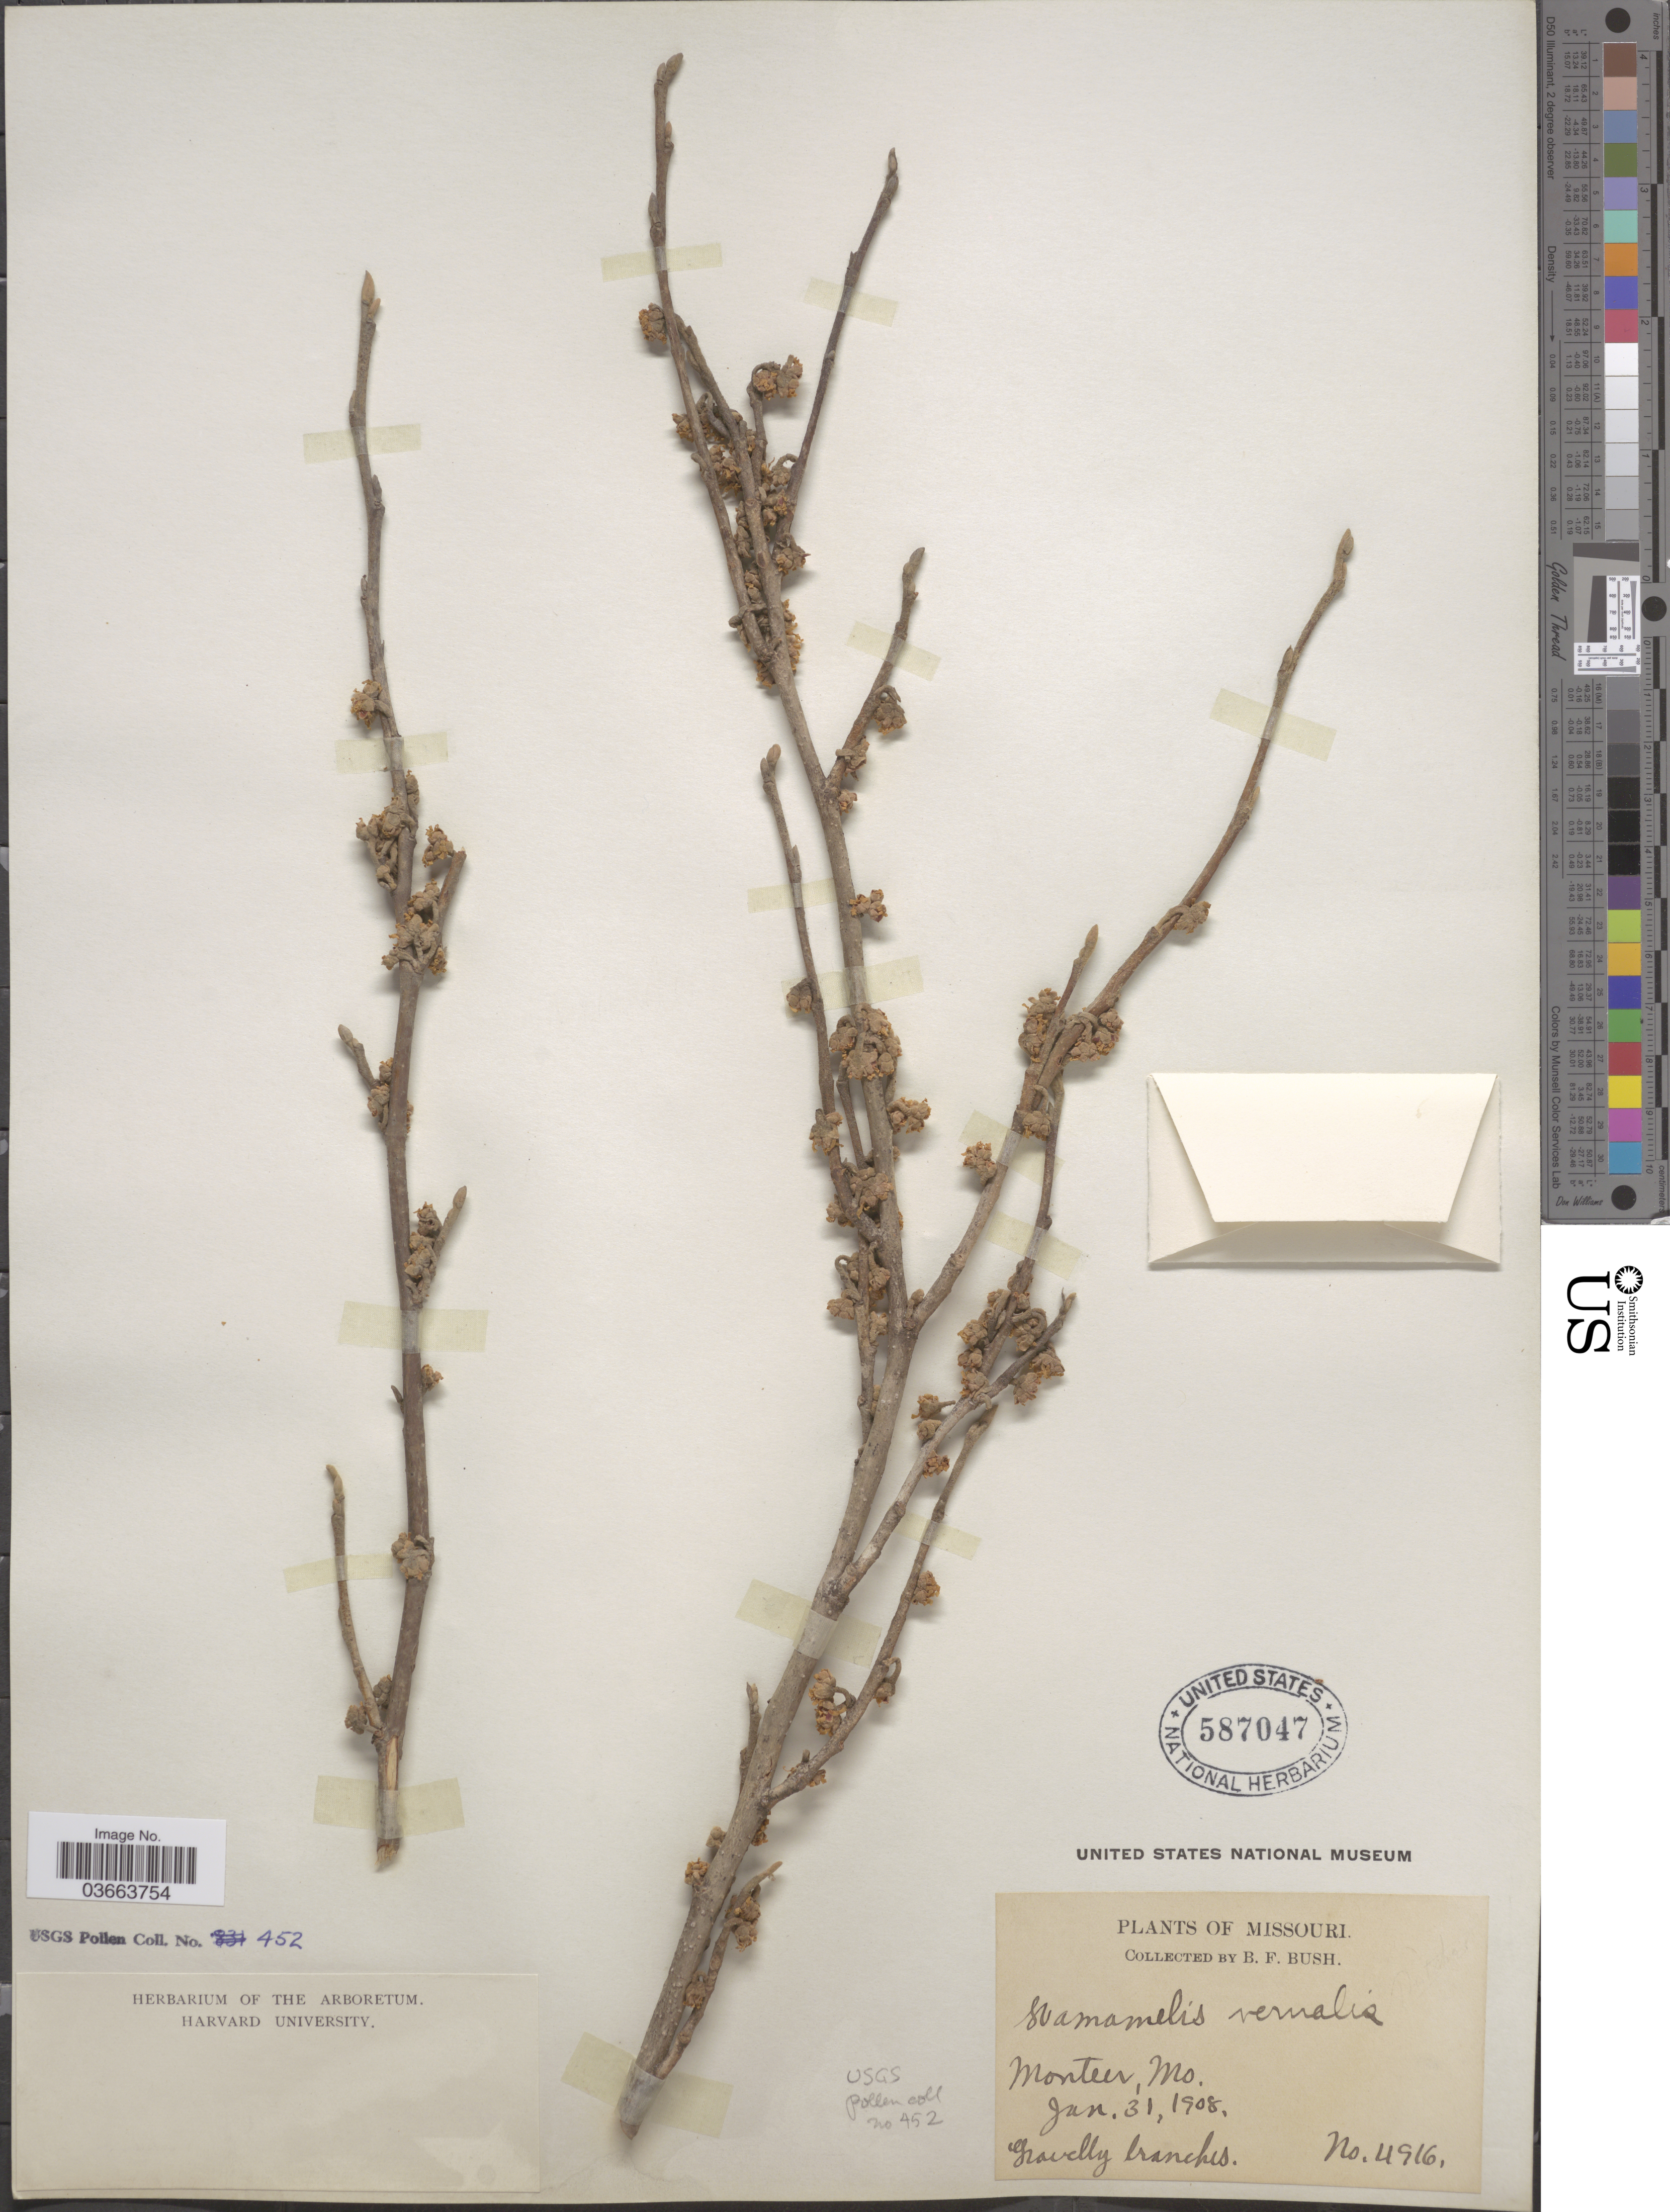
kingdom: Plantae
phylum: Tracheophyta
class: Magnoliopsida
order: Saxifragales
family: Hamamelidaceae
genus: Hamamelis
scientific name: Hamamelis vernalis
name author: Sarg.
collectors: B. F. Bush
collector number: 4916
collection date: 1908-01-31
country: United States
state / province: Missouri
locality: Monteer.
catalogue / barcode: US 587047